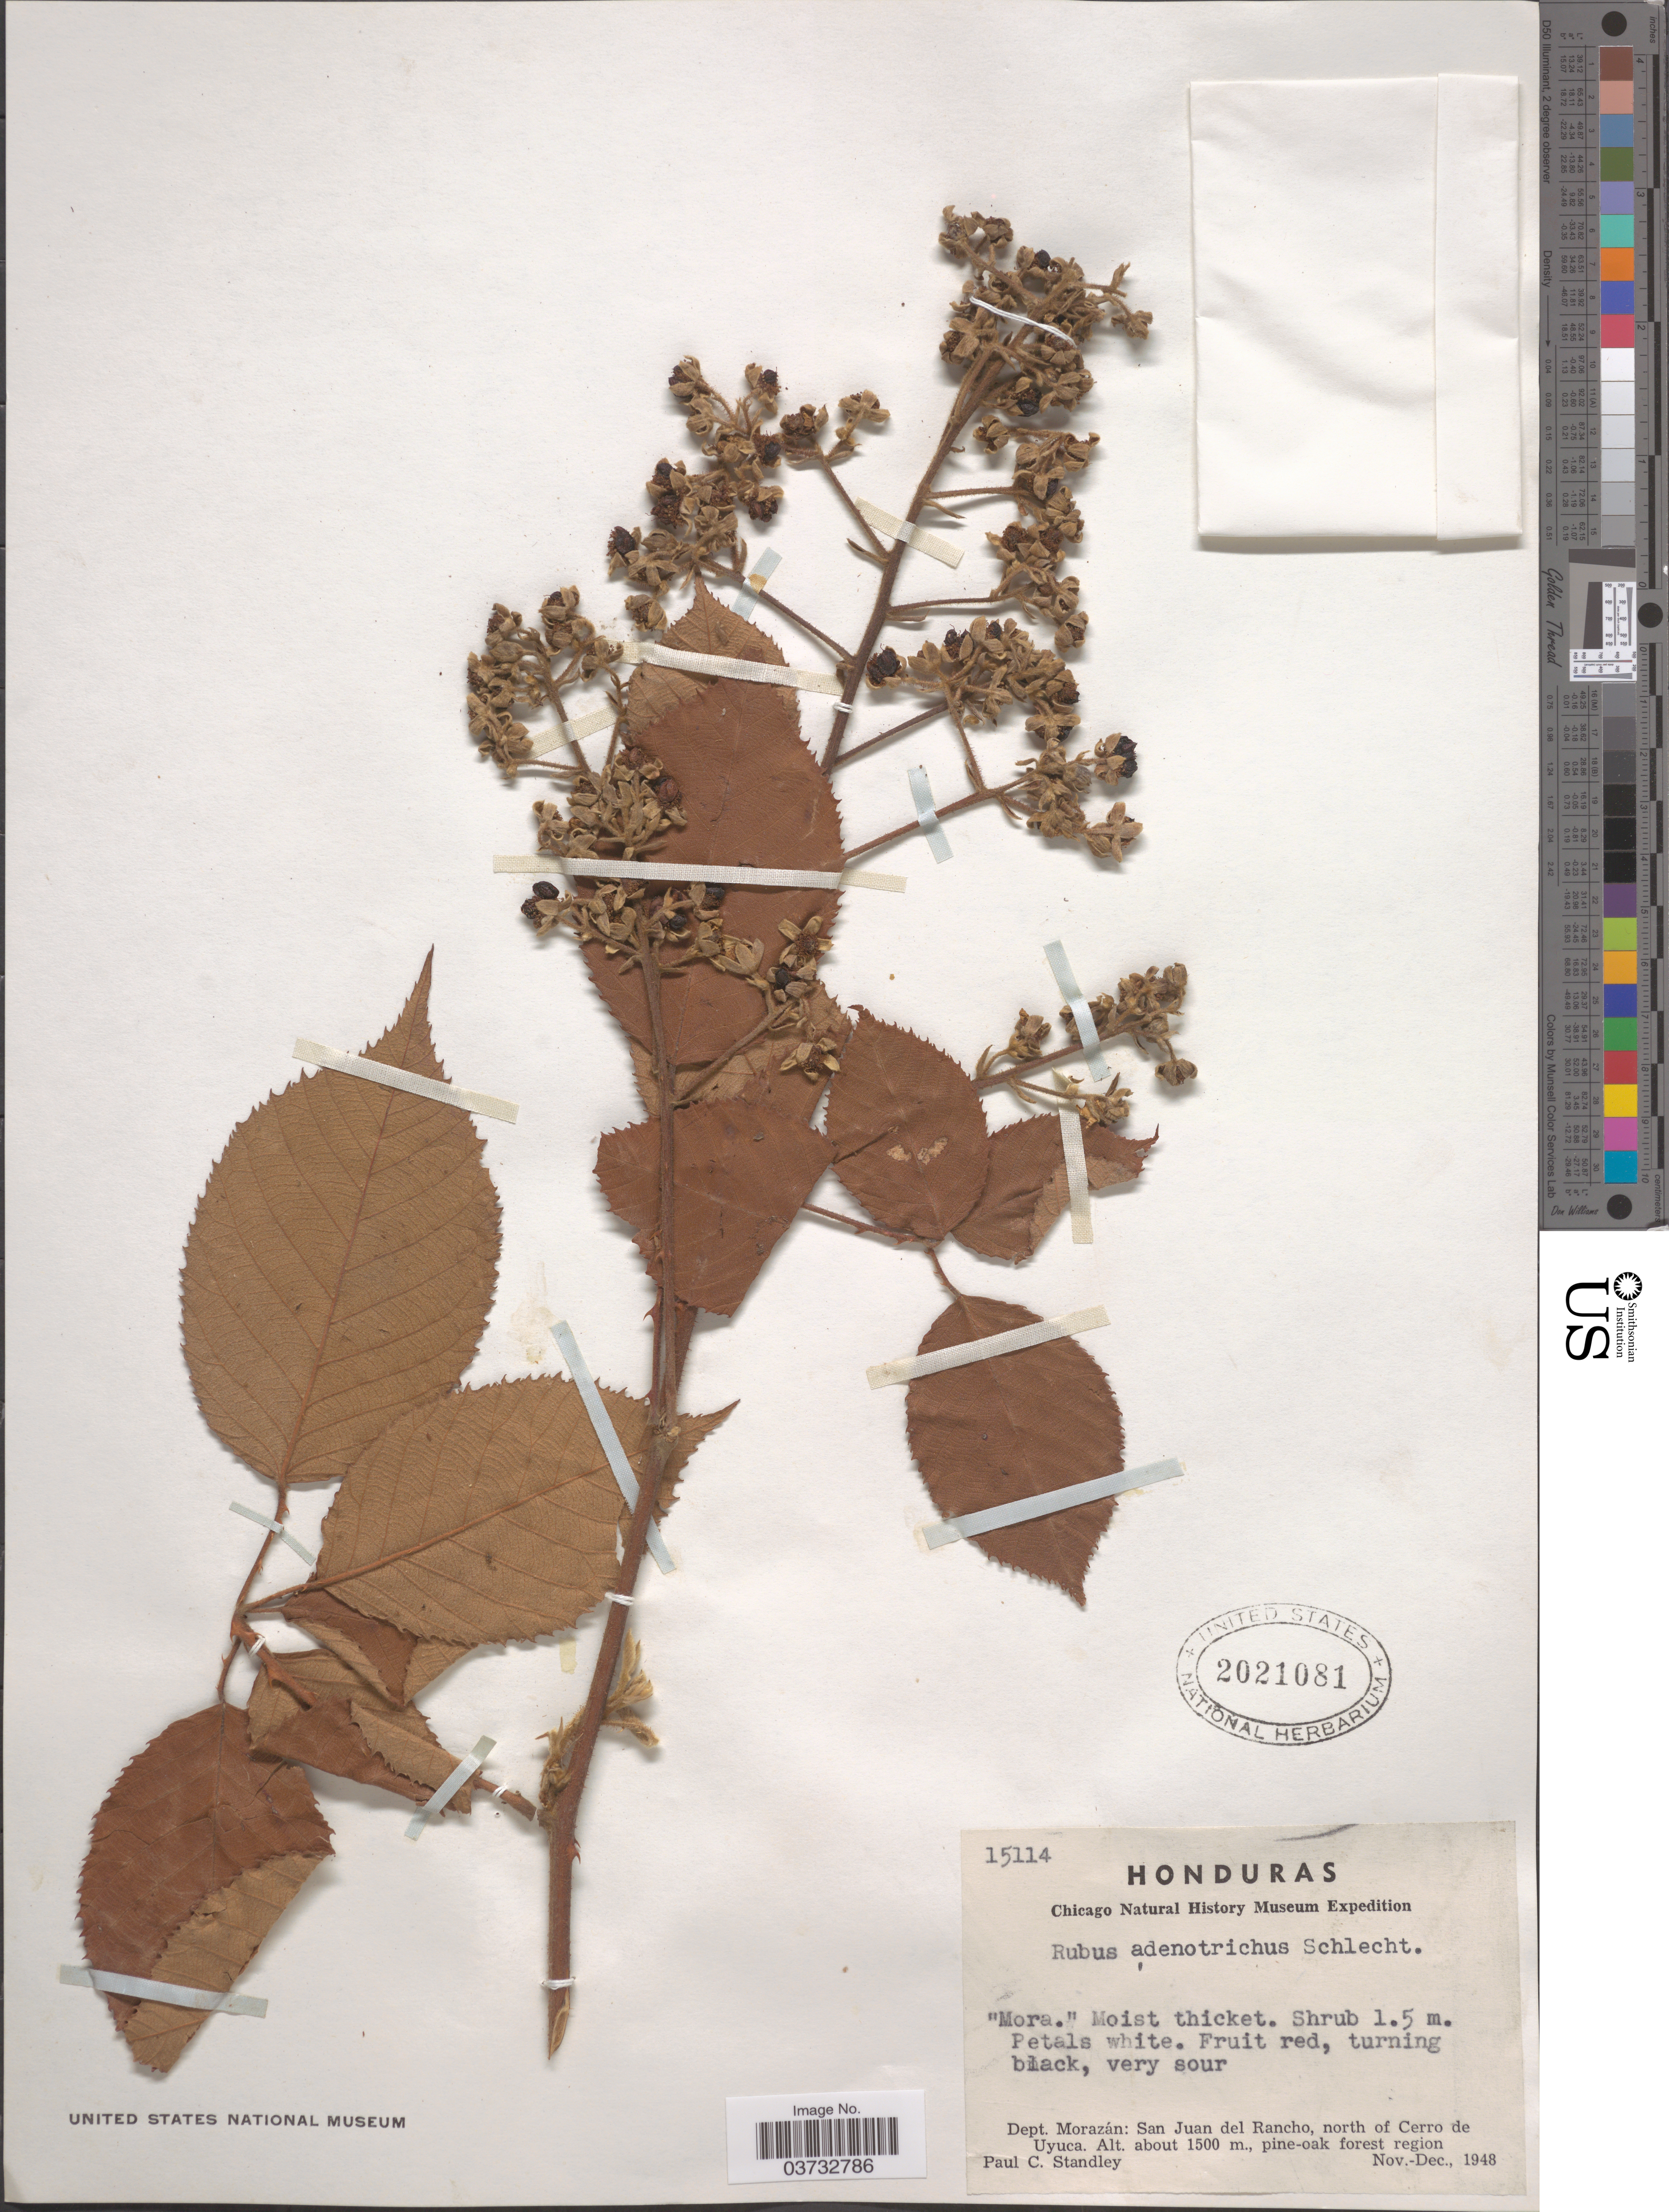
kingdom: Plantae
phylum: Tracheophyta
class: Magnoliopsida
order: Rosales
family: Rosaceae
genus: Rubus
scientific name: Rubus adenotrichos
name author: Schltdl.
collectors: P. C. Standley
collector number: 15114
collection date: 1948-11/1948-12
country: Honduras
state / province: Fco. Morazán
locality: Dept. Morazán: San Juan del Rancho, north of Cerro de Uyuca, pine-oak forest region.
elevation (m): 1500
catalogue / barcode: US 2021081